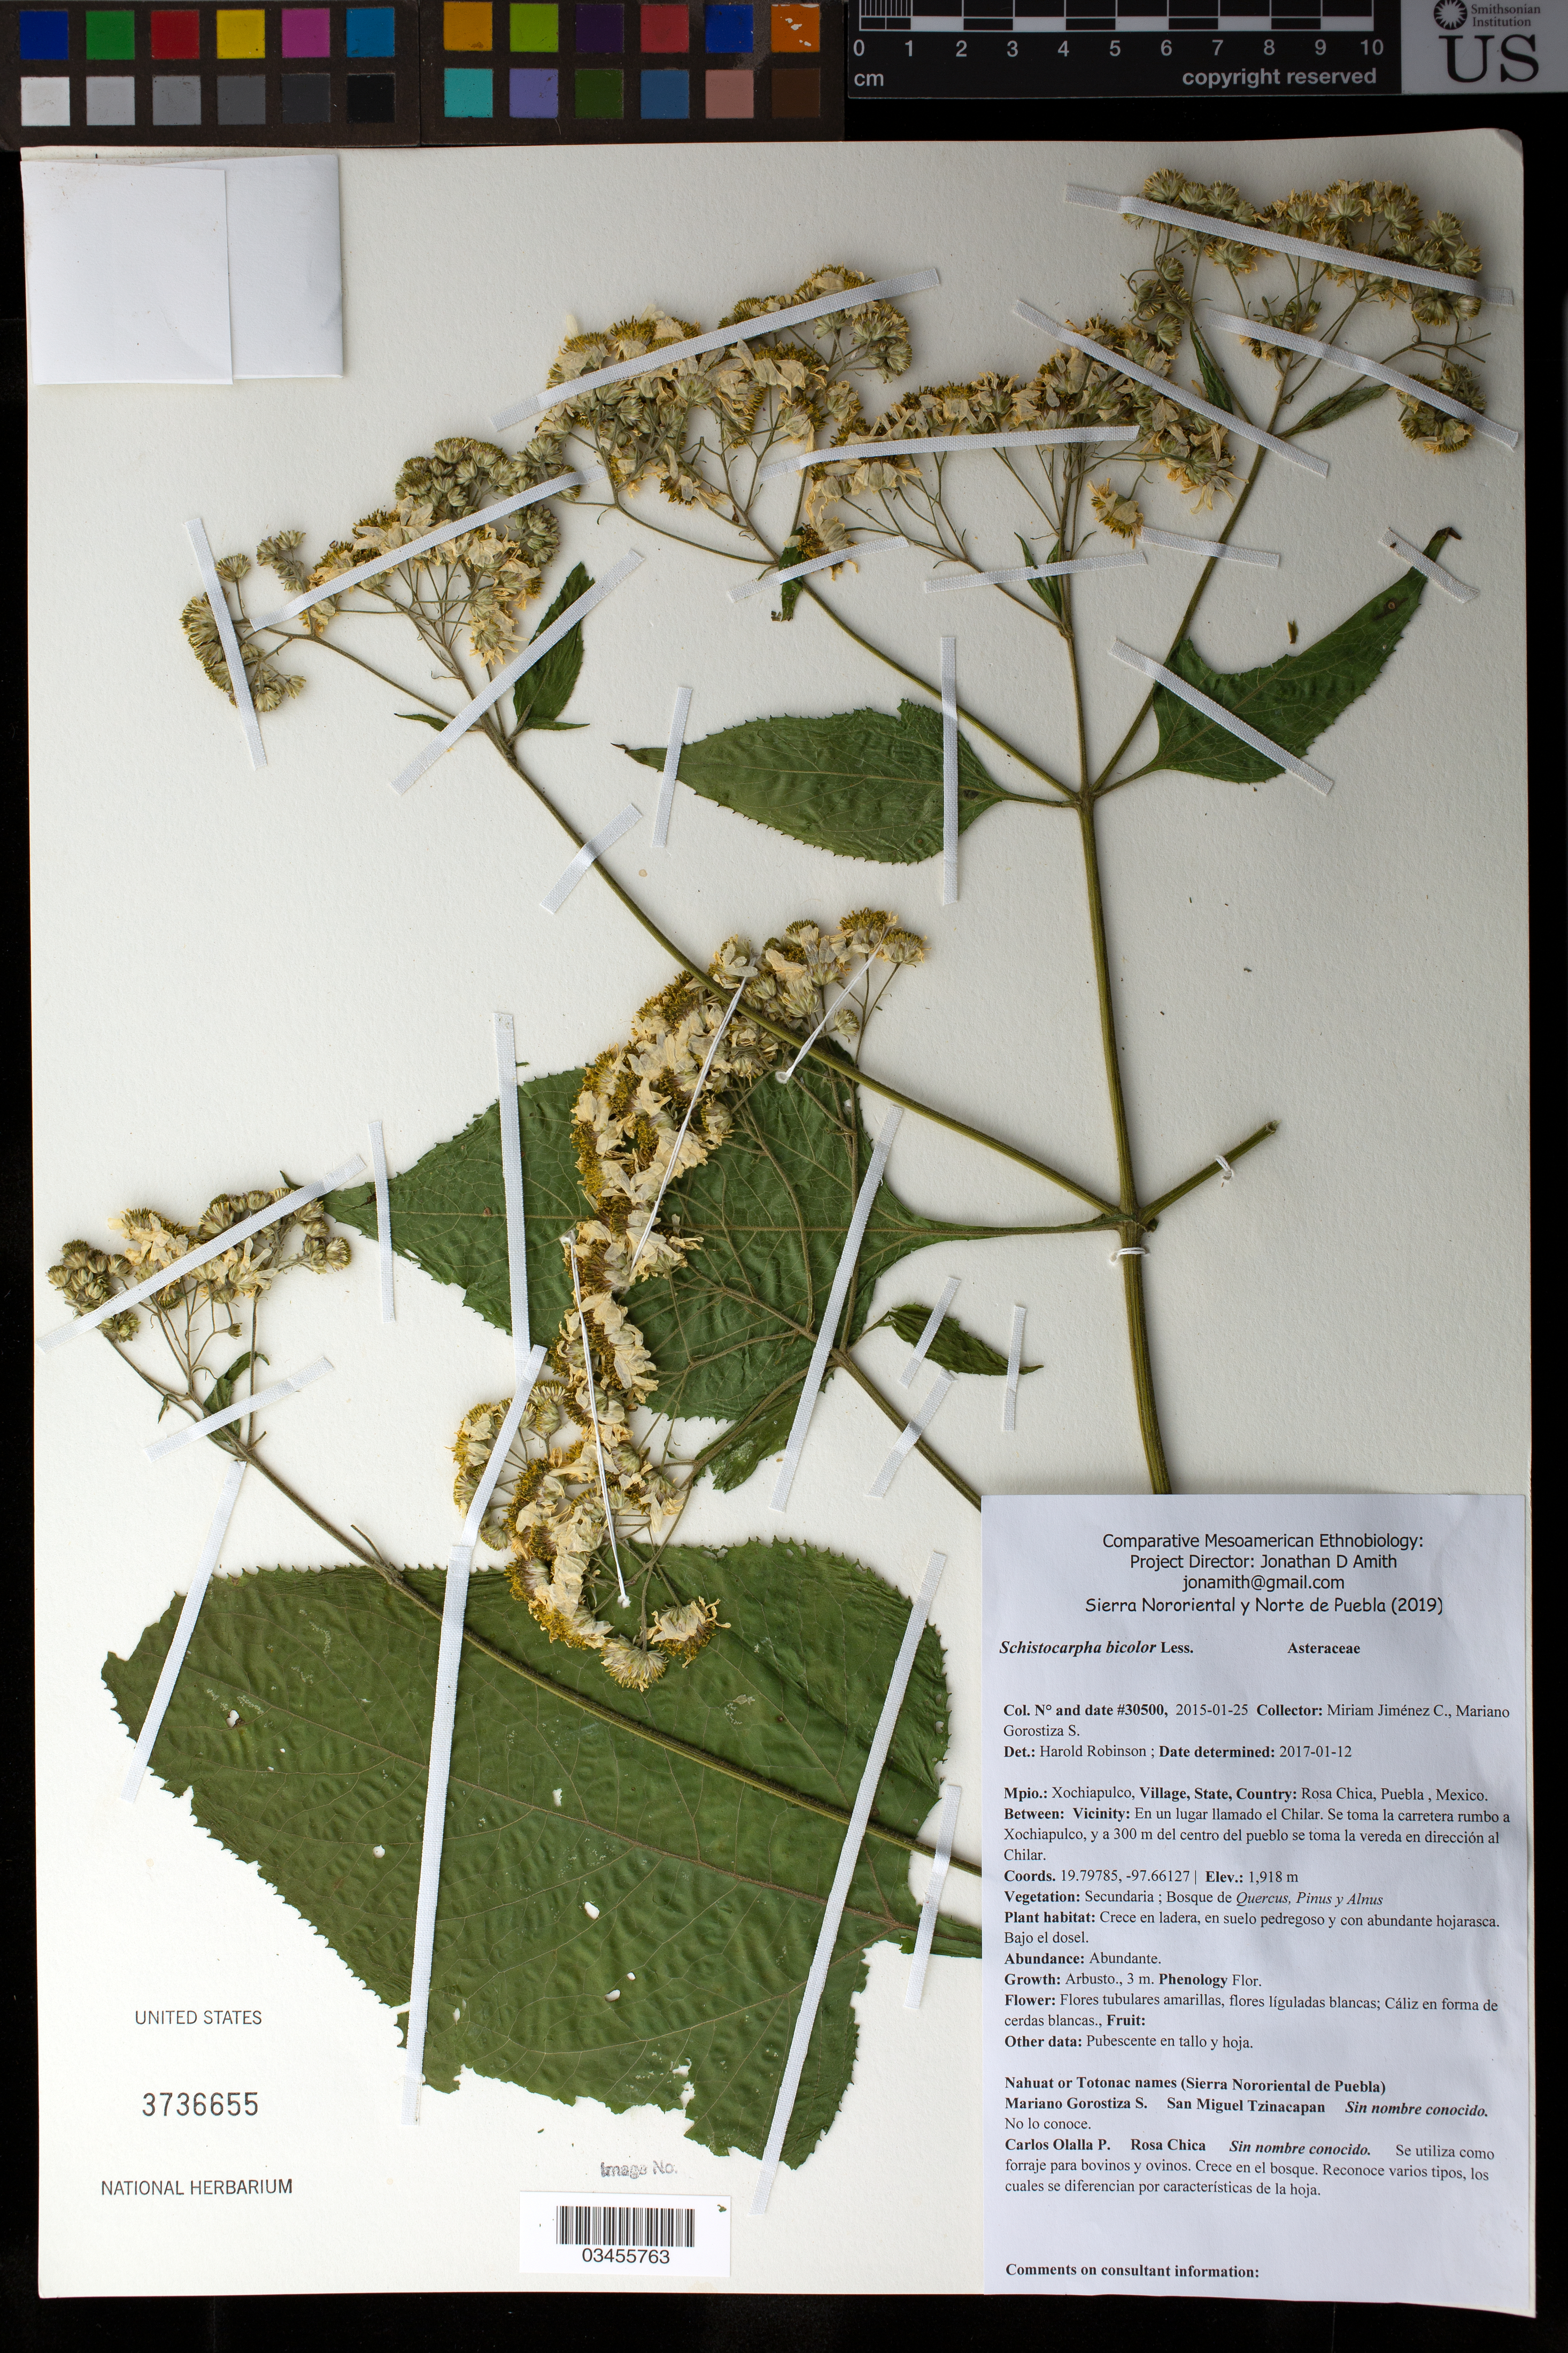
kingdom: Plantae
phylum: Tracheophyta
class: Magnoliopsida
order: Asterales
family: Asteraceae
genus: Schistocarpha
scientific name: Schistocarpha bicolor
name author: Less.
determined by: Robinson, Harold E., (US)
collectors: M. Jiménez Chimil & M. Gorostiza S.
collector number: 30500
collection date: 2015-01-25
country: México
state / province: Puebla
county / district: Xochiapulco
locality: PUEBLO: Rosa Chica; LOCALIDAD EXACTA: En un lugar llamado El Chilar, se toma la carretera rumbo a Xochiapulco y a 300 m del centro del pueblo se toma la vereda en dirección El Chilar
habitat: Bosque de Quercus, Pinus y Alnus | En ladera, en suelo pedregoso y con abundante hojarasca. Bajo el dosel.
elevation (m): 1918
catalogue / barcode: US 3736655